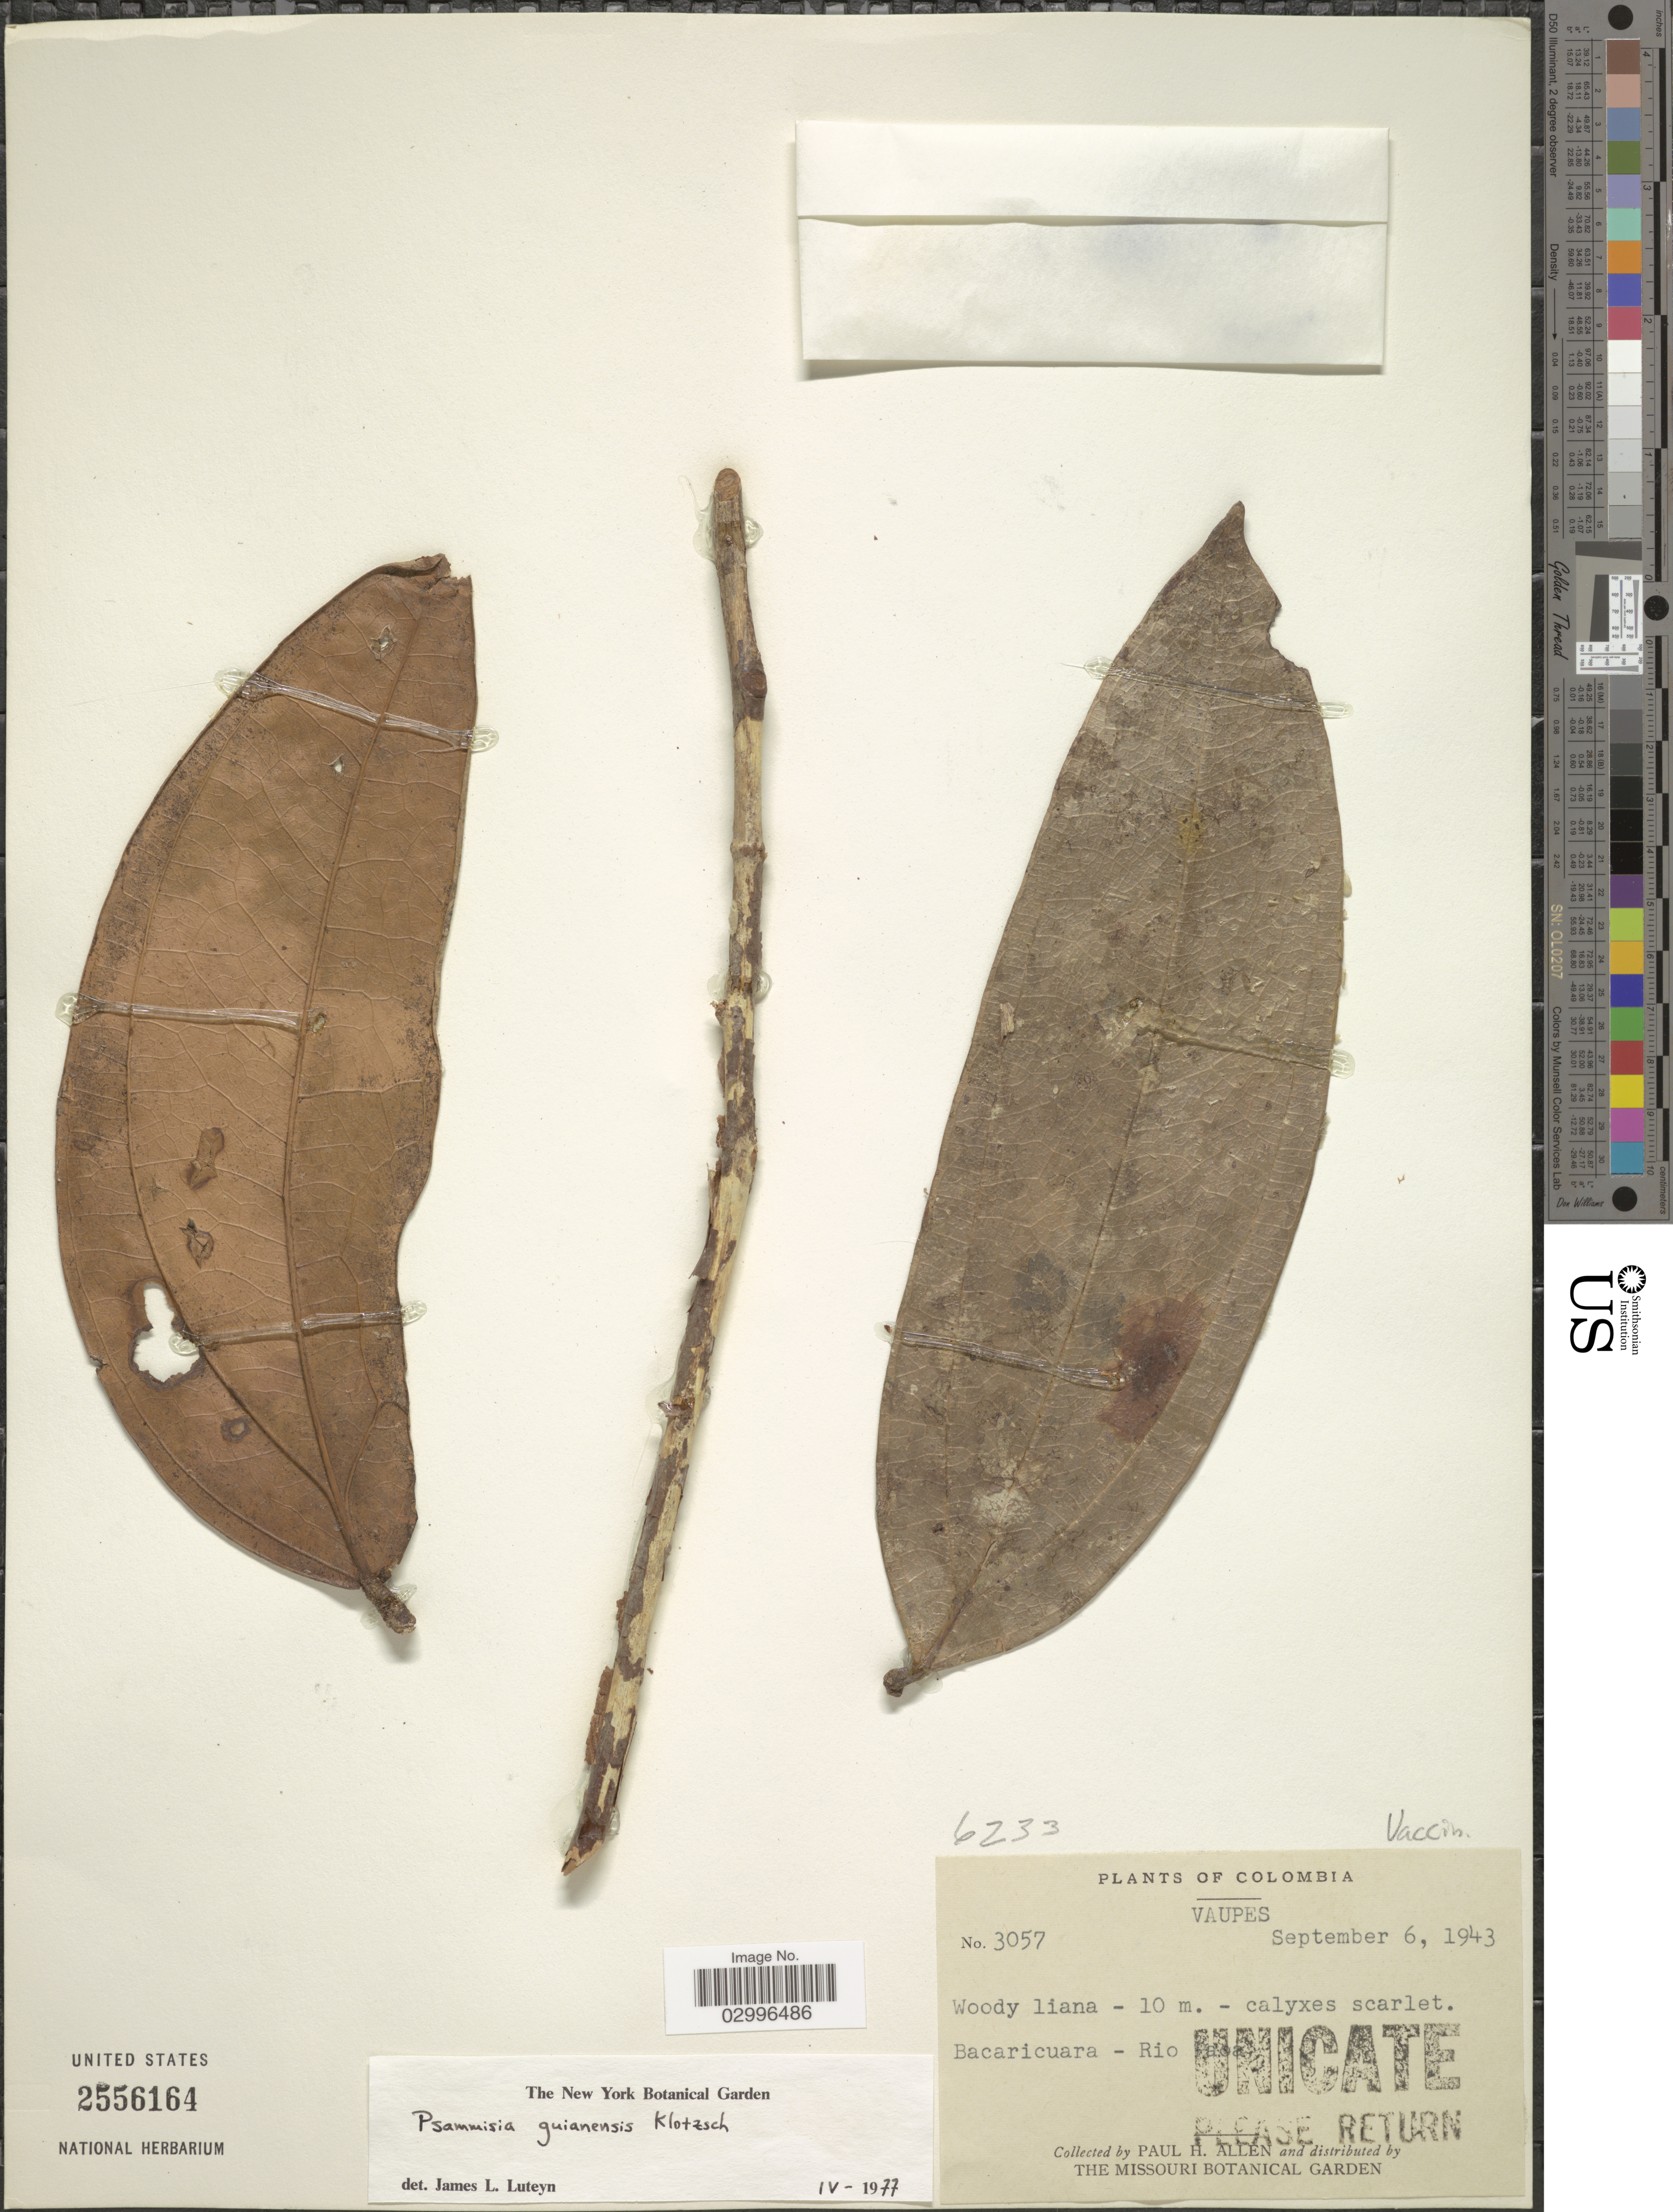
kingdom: Plantae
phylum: Tracheophyta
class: Magnoliopsida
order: Ericales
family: Ericaceae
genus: Psammisia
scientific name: Psammisia guianensis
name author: Klotzsch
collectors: P. H. Allen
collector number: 3057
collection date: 1943-09-06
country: Colombia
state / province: Vaupés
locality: Bacaricuara - Rio Paoa [interpreted].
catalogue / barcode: US 2556164